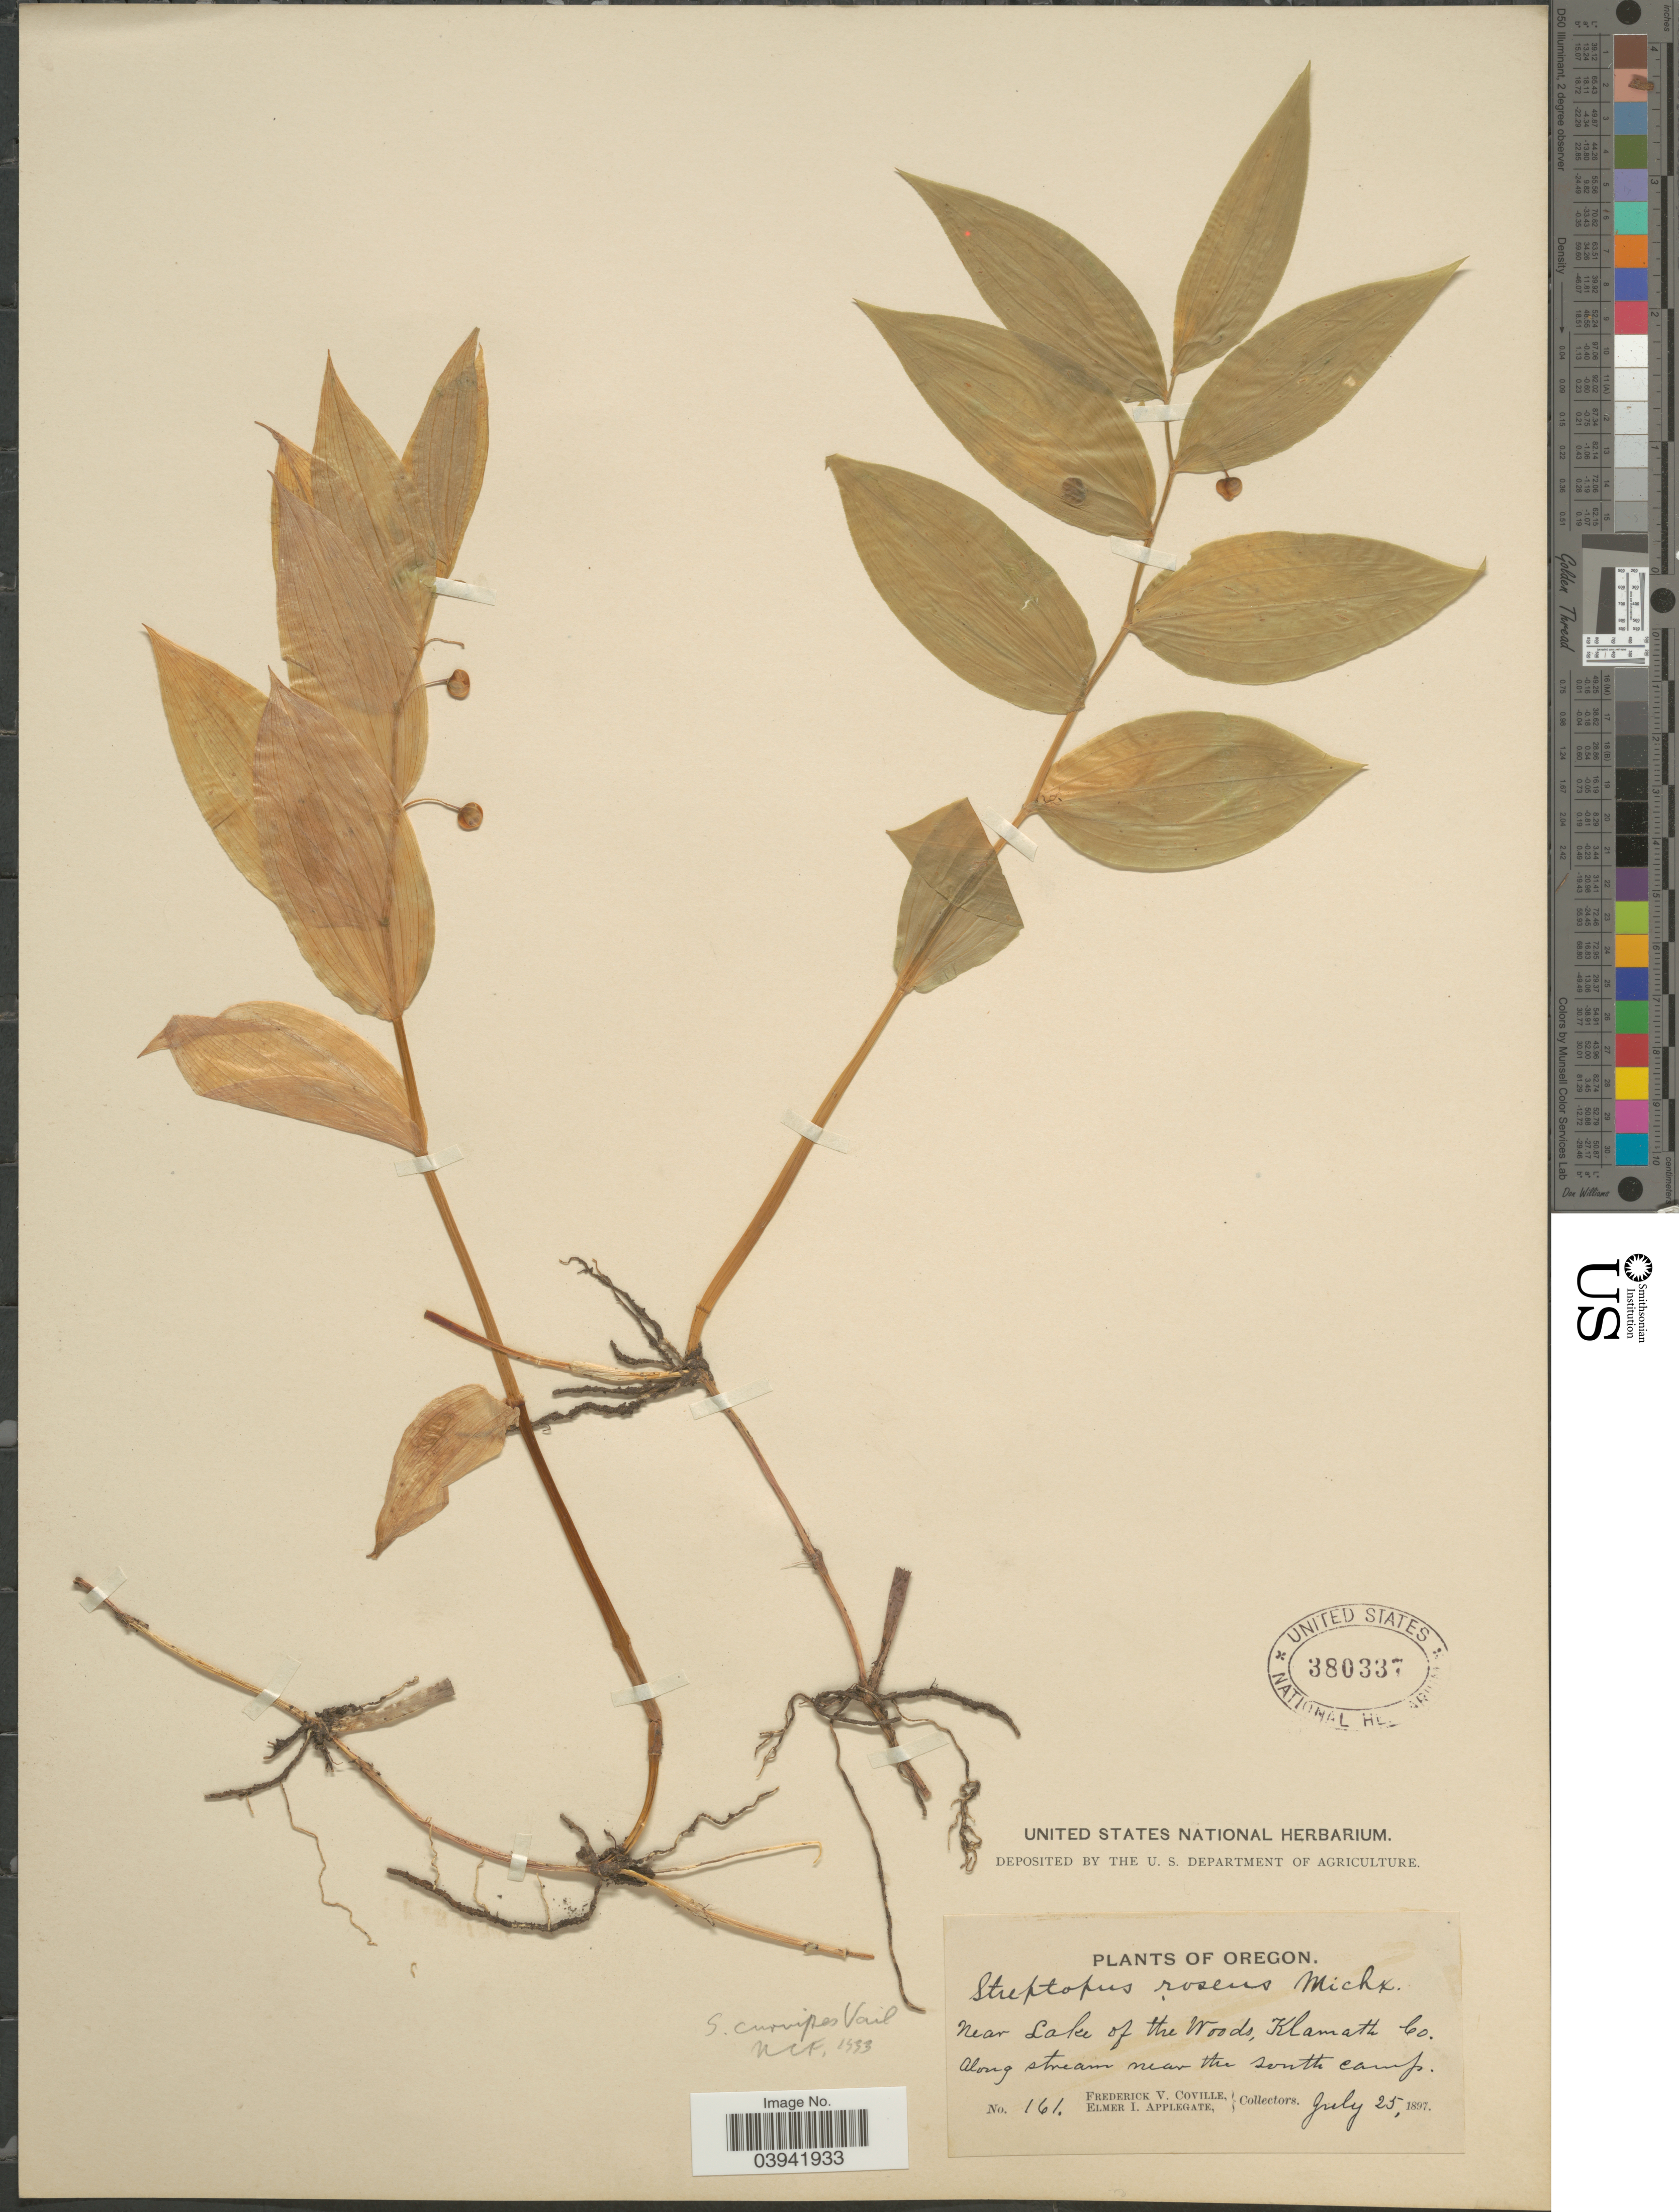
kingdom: Plantae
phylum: Tracheophyta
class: Liliopsida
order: Liliales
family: Liliaceae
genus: Streptopus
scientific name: Streptopus roseus var. curvipes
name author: (Vail) Fassett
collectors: F. V. Coville & E. I. Applegate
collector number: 161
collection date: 1897-07-25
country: United States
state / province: Oregon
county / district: Klamath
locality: Near lake of the woods, Klamath Co. Along stream near the south camp.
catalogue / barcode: US 380337